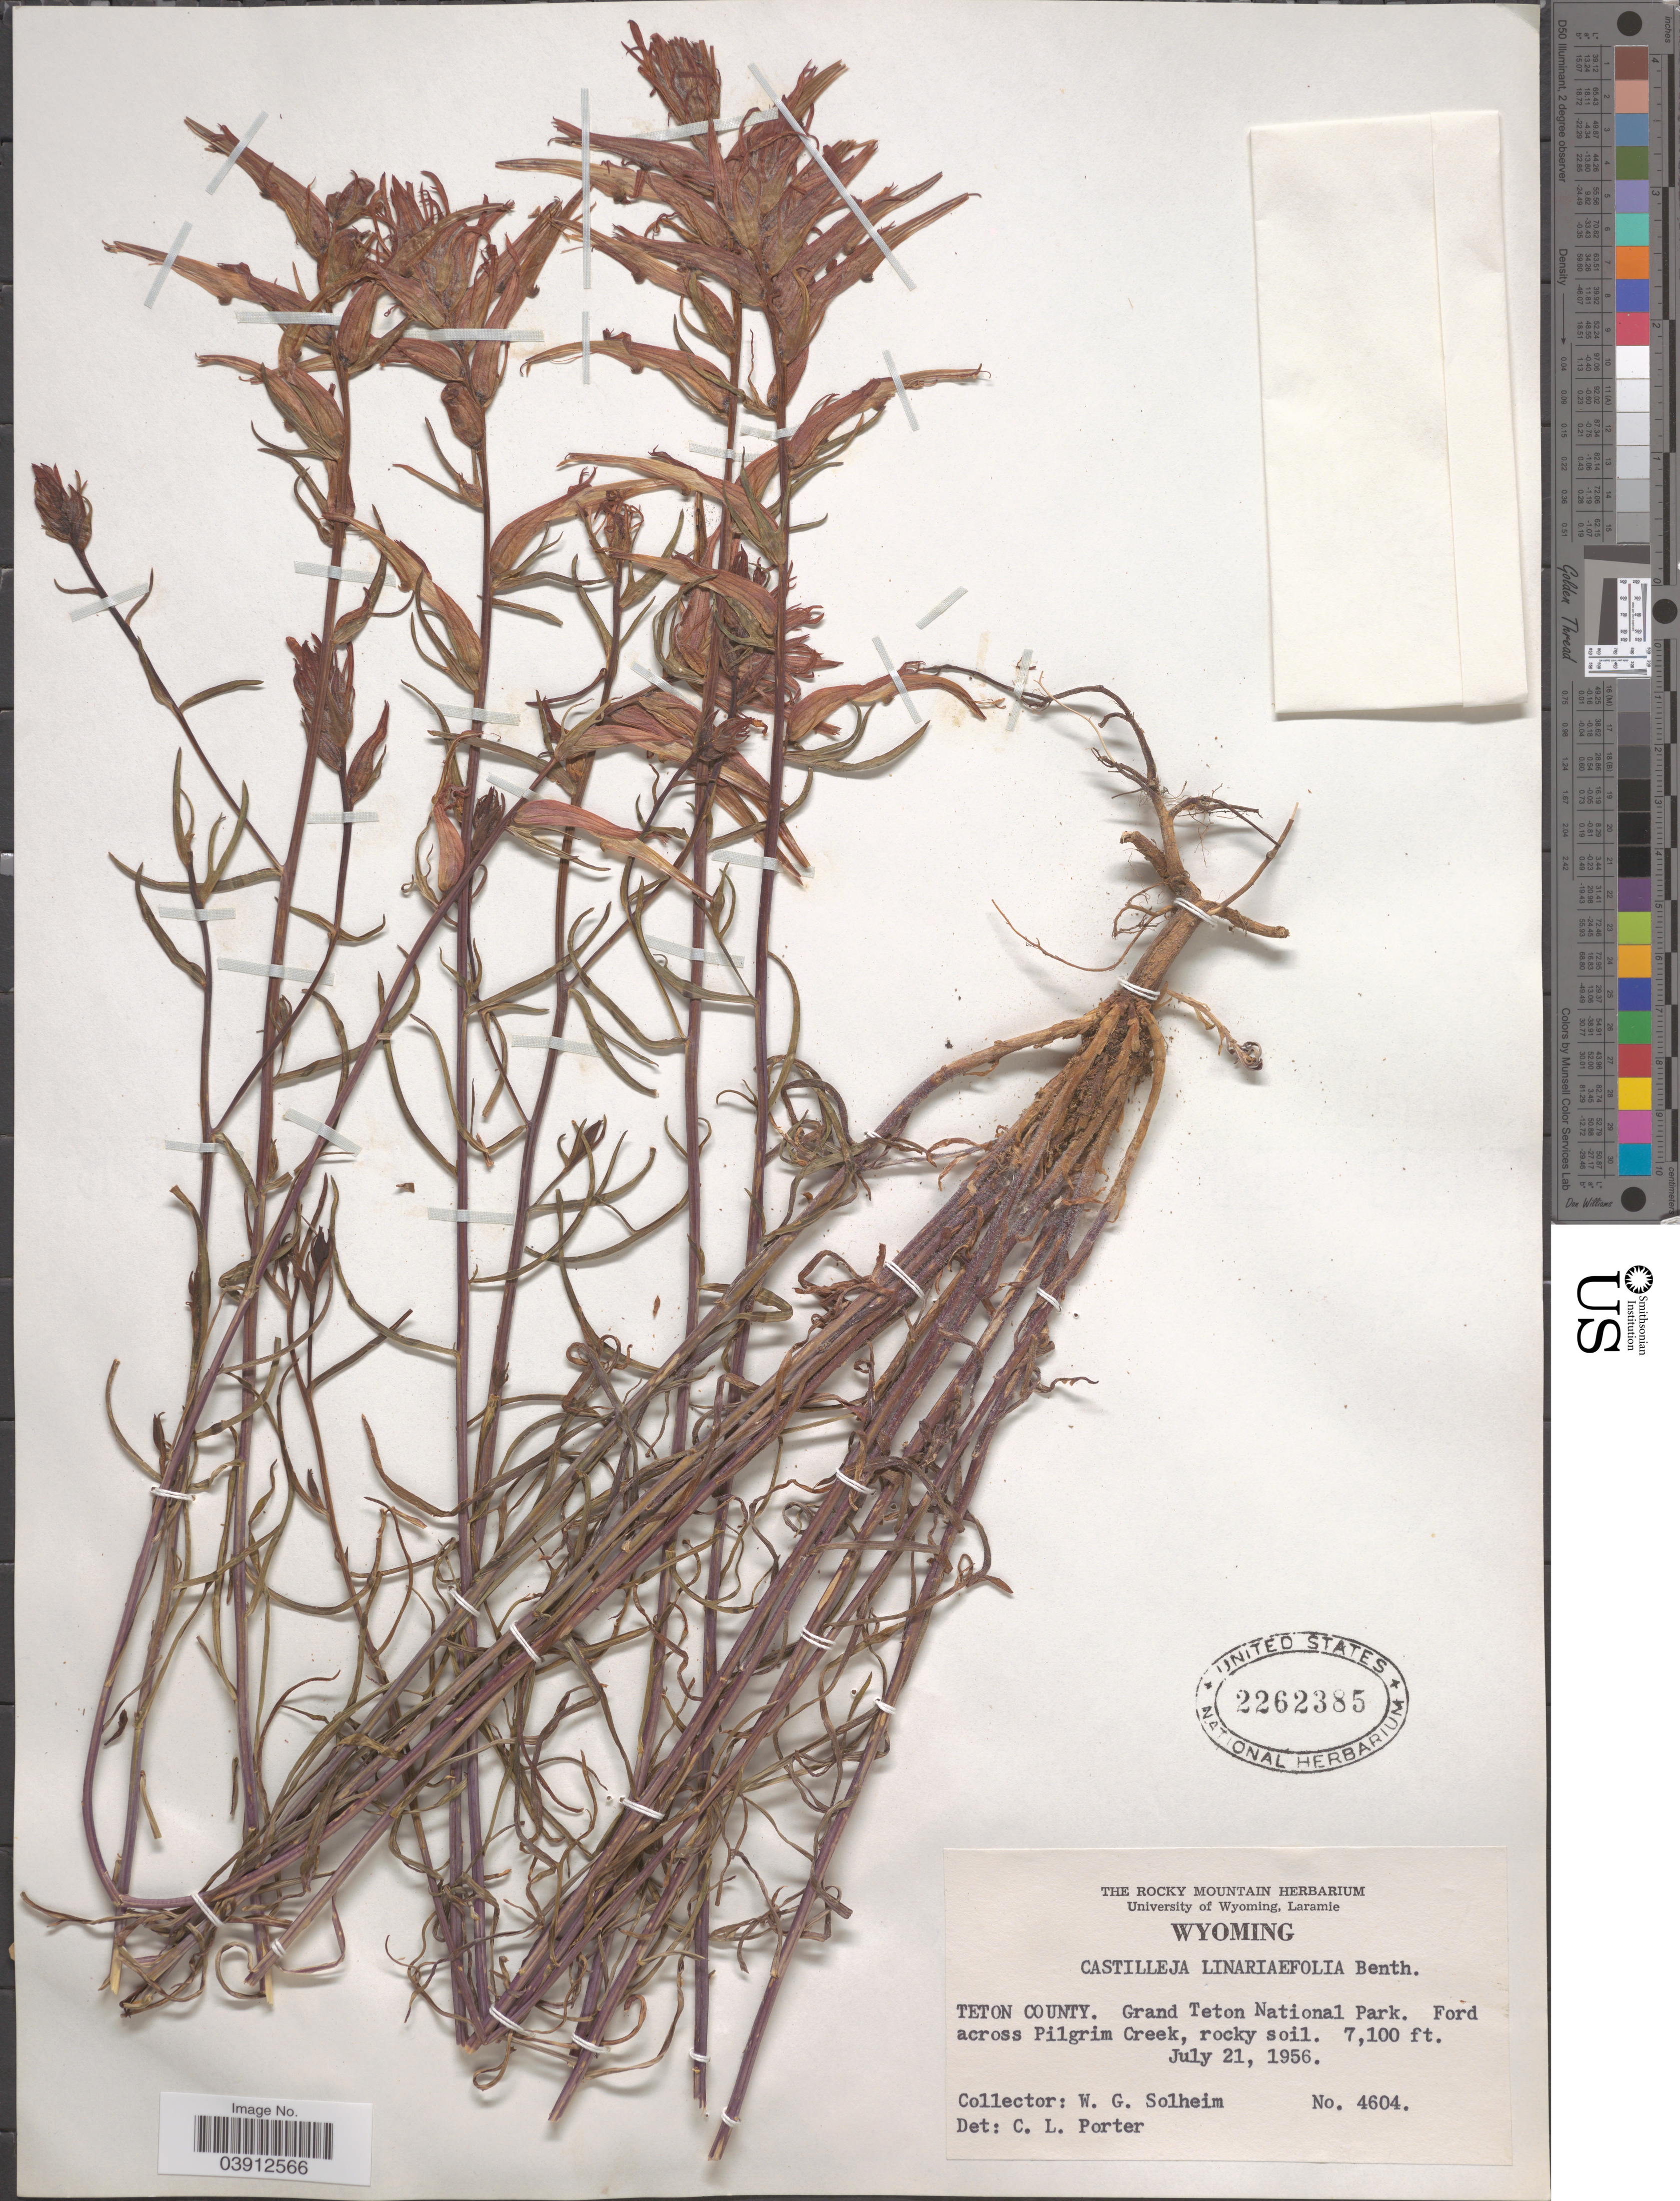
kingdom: Plantae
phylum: Tracheophyta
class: Magnoliopsida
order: Lamiales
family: Orobanchaceae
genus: Castilleja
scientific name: Castilleja linariifolia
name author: Benth.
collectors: W. Solheim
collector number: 4604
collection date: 1956-07-21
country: United States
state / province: Wyoming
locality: Teton County. Grand Teton National Park. Ford across Pilgrim Creek, rocky soil.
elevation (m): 2164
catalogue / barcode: US 2262385